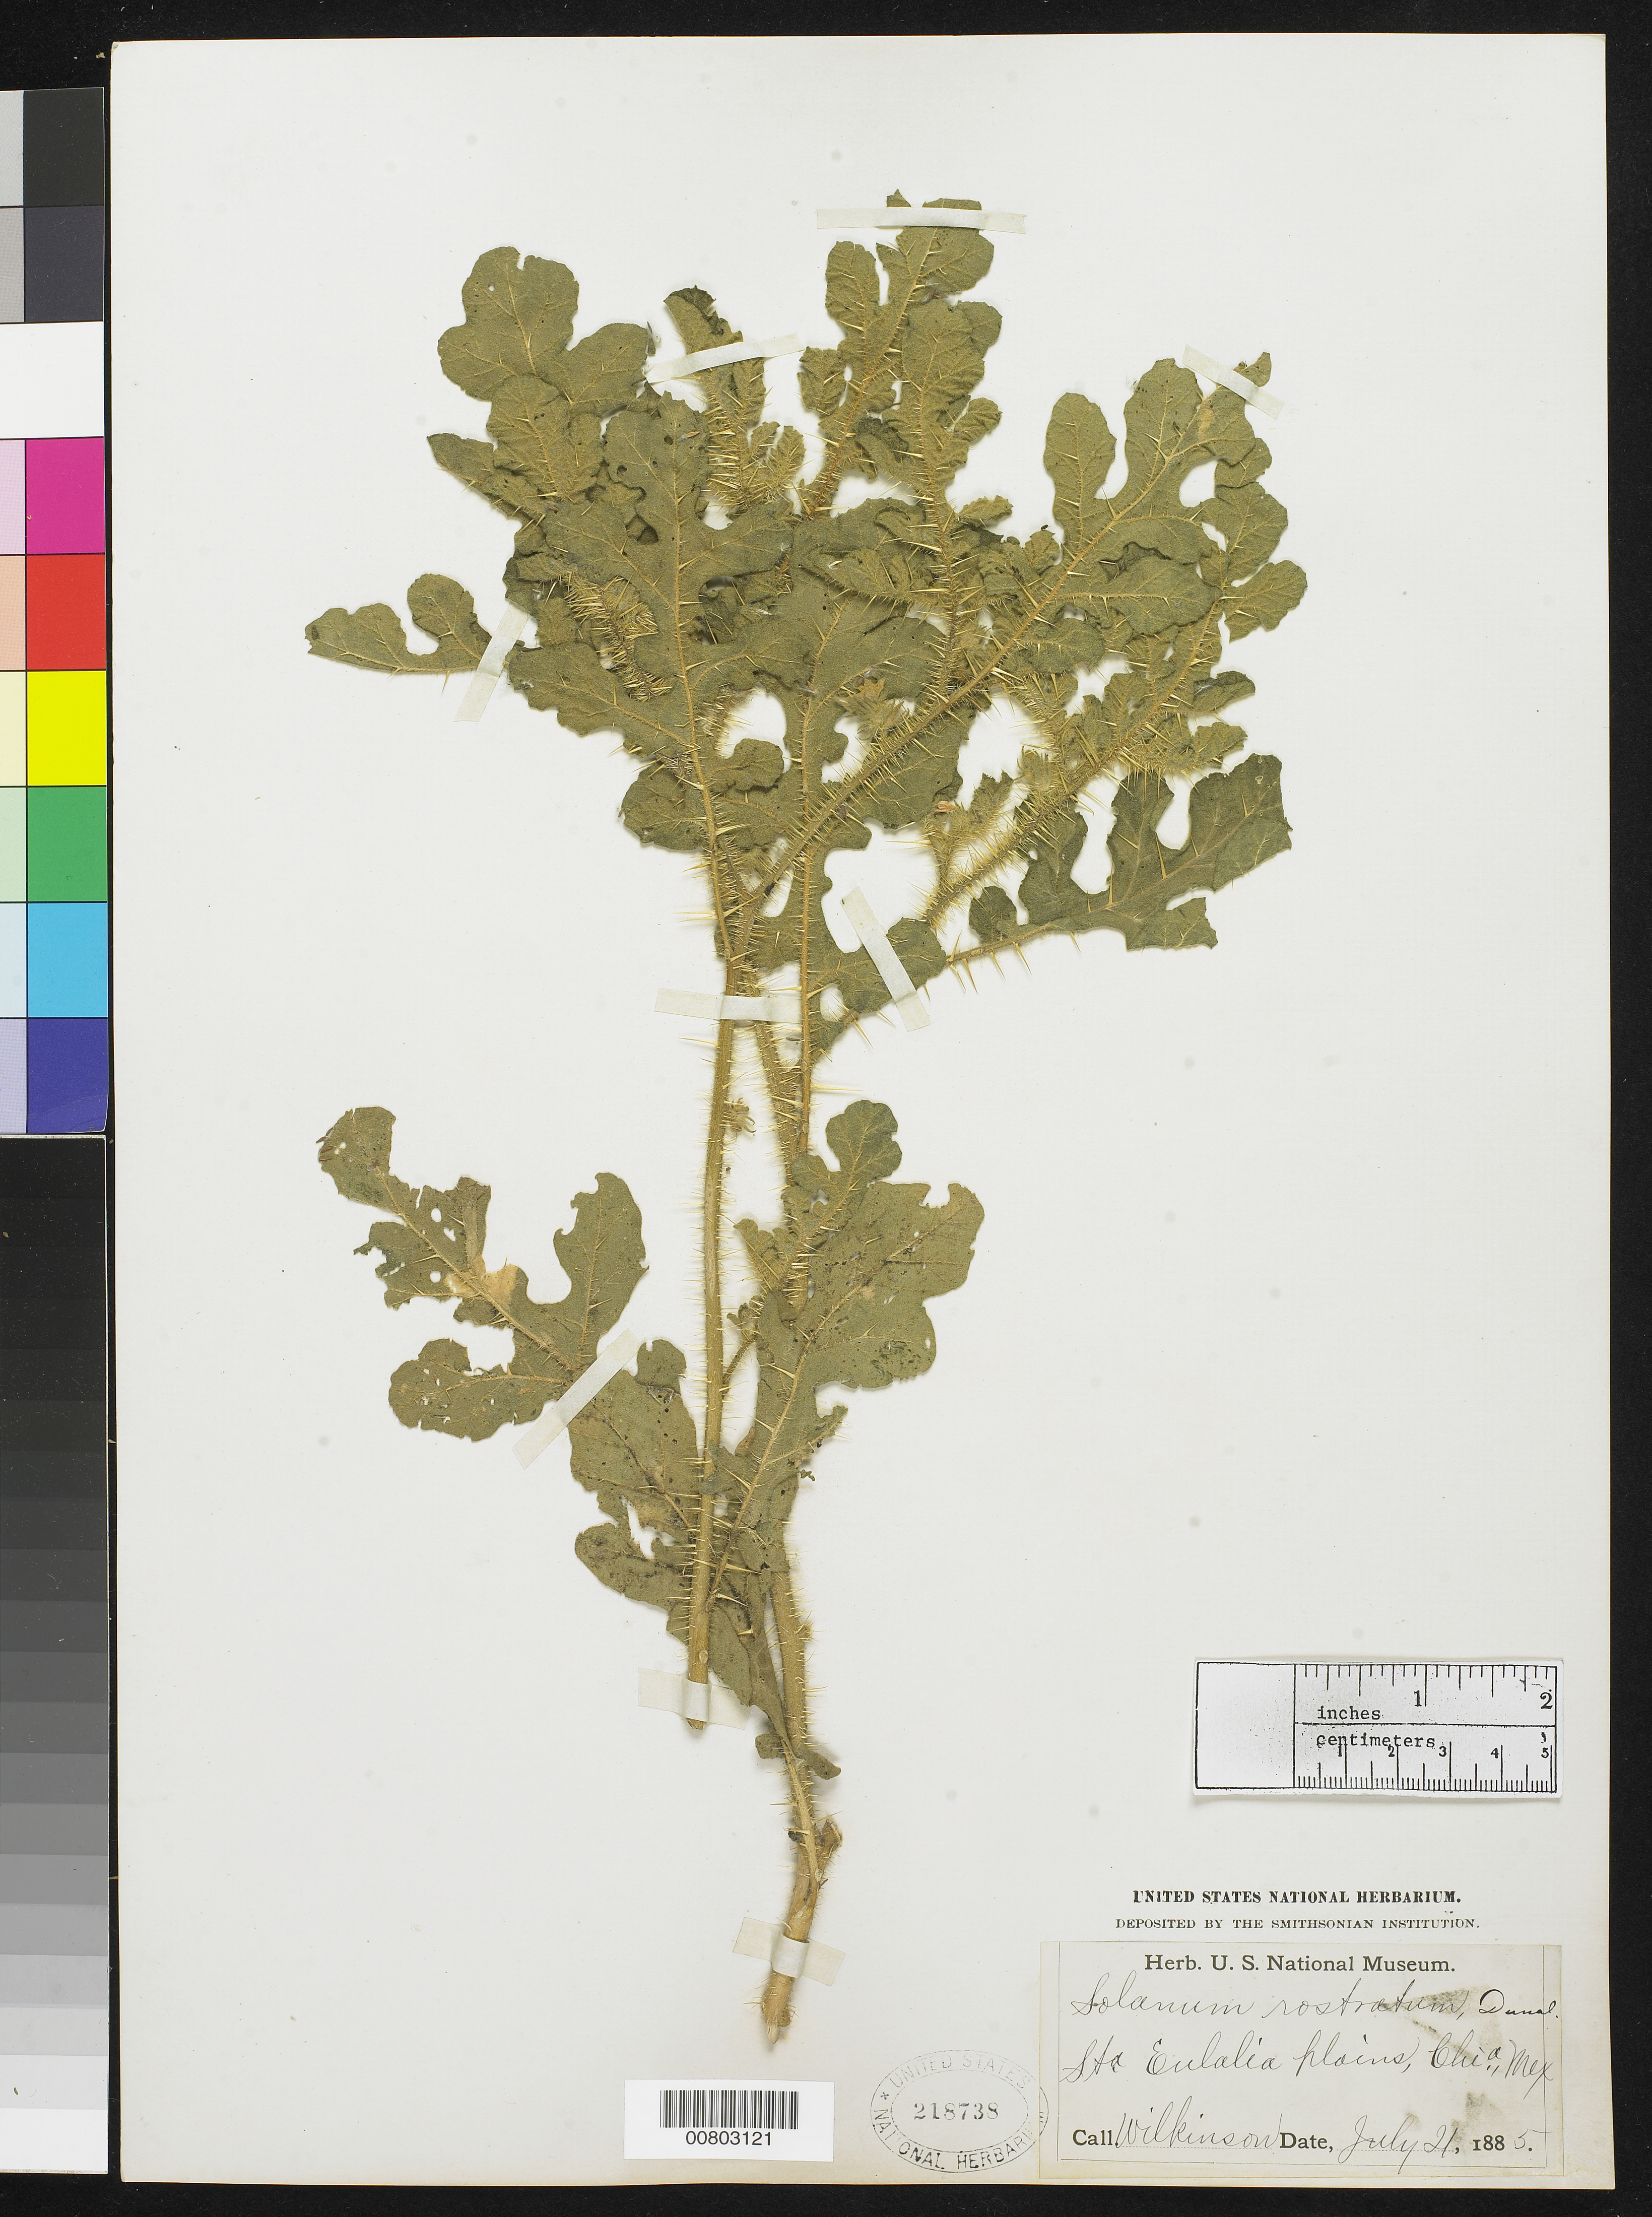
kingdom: Plantae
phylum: Tracheophyta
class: Magnoliopsida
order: Solanales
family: Solanaceae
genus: Solanum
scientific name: Solanum rostratum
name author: Dunal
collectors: E. Wilkinson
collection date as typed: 21 Jul 1885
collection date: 1885-07-21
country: Mexico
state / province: Chihuahua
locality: Sta. Eulalia plains, Chihuahua.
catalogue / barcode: US 218738